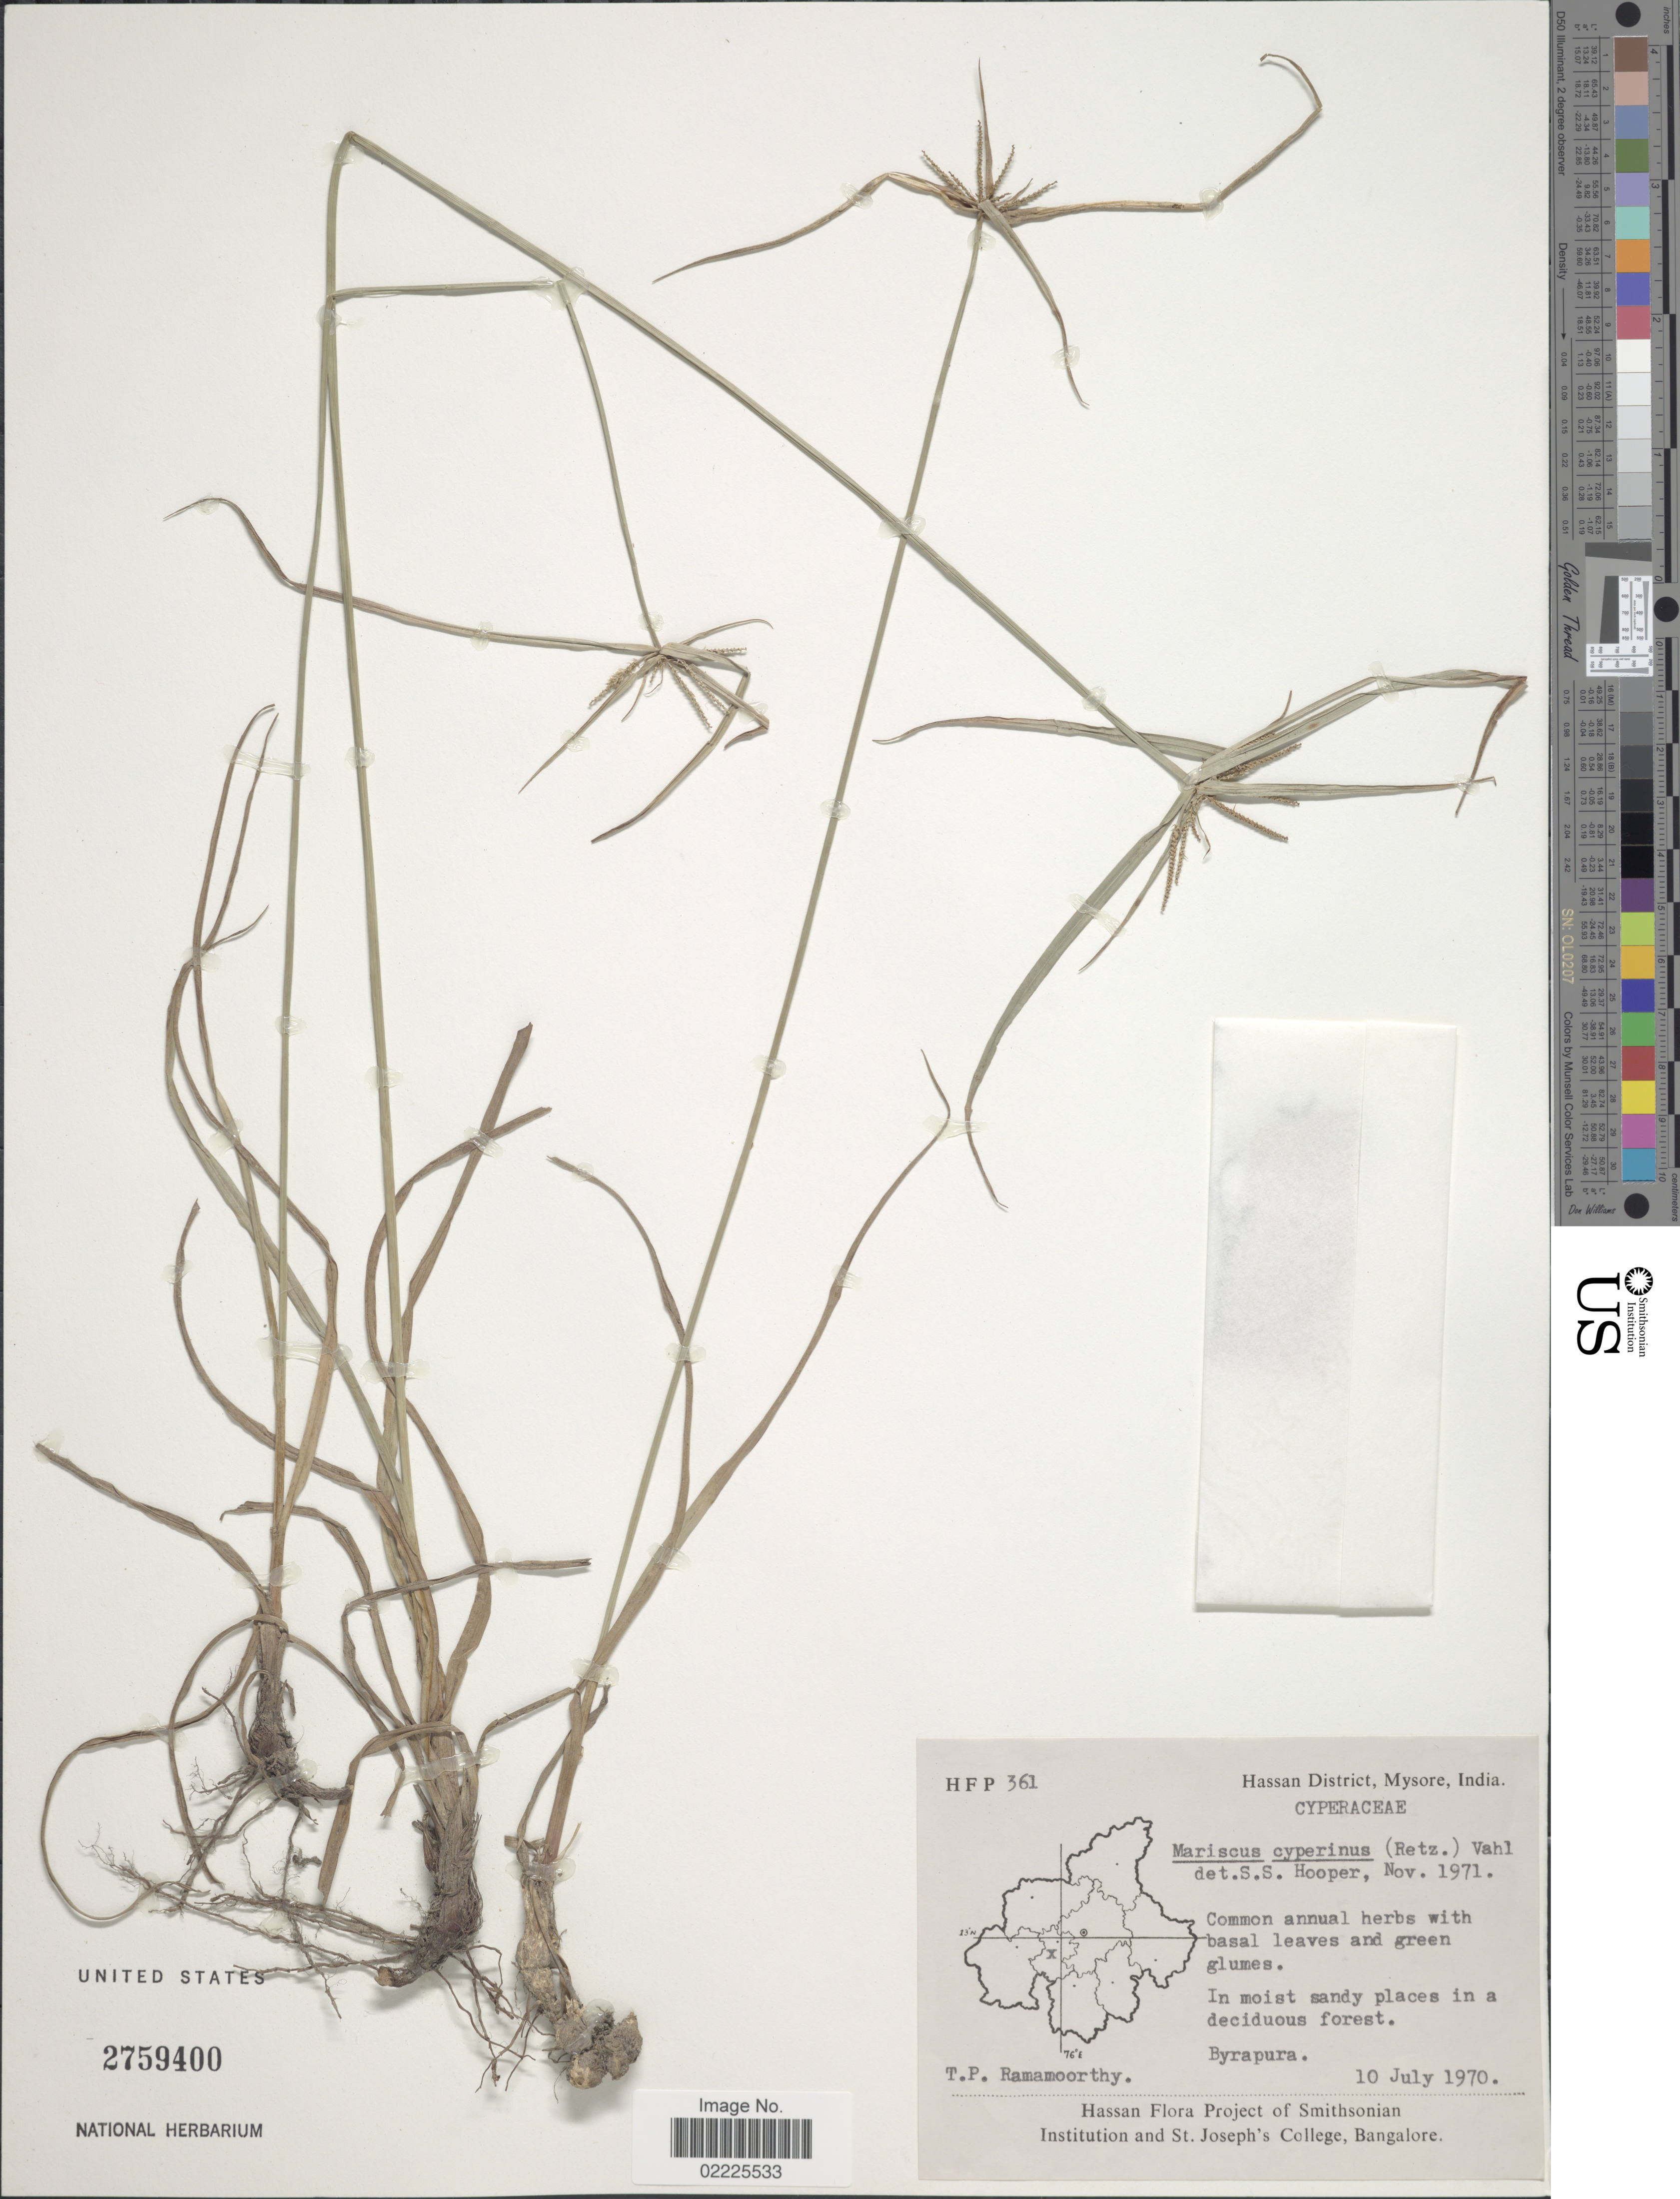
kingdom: Plantae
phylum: Tracheophyta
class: Liliopsida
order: Poales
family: Cyperaceae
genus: Cyperus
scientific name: Cyperus cyperinus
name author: (Retz.) Valck. Sur.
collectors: T. P. Ramamoorthy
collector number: H F P 361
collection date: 1970-07-10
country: India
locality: Hassan District, Mysore, In moist sandy places in a deciduous forest, Byrapura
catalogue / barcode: US 2759400